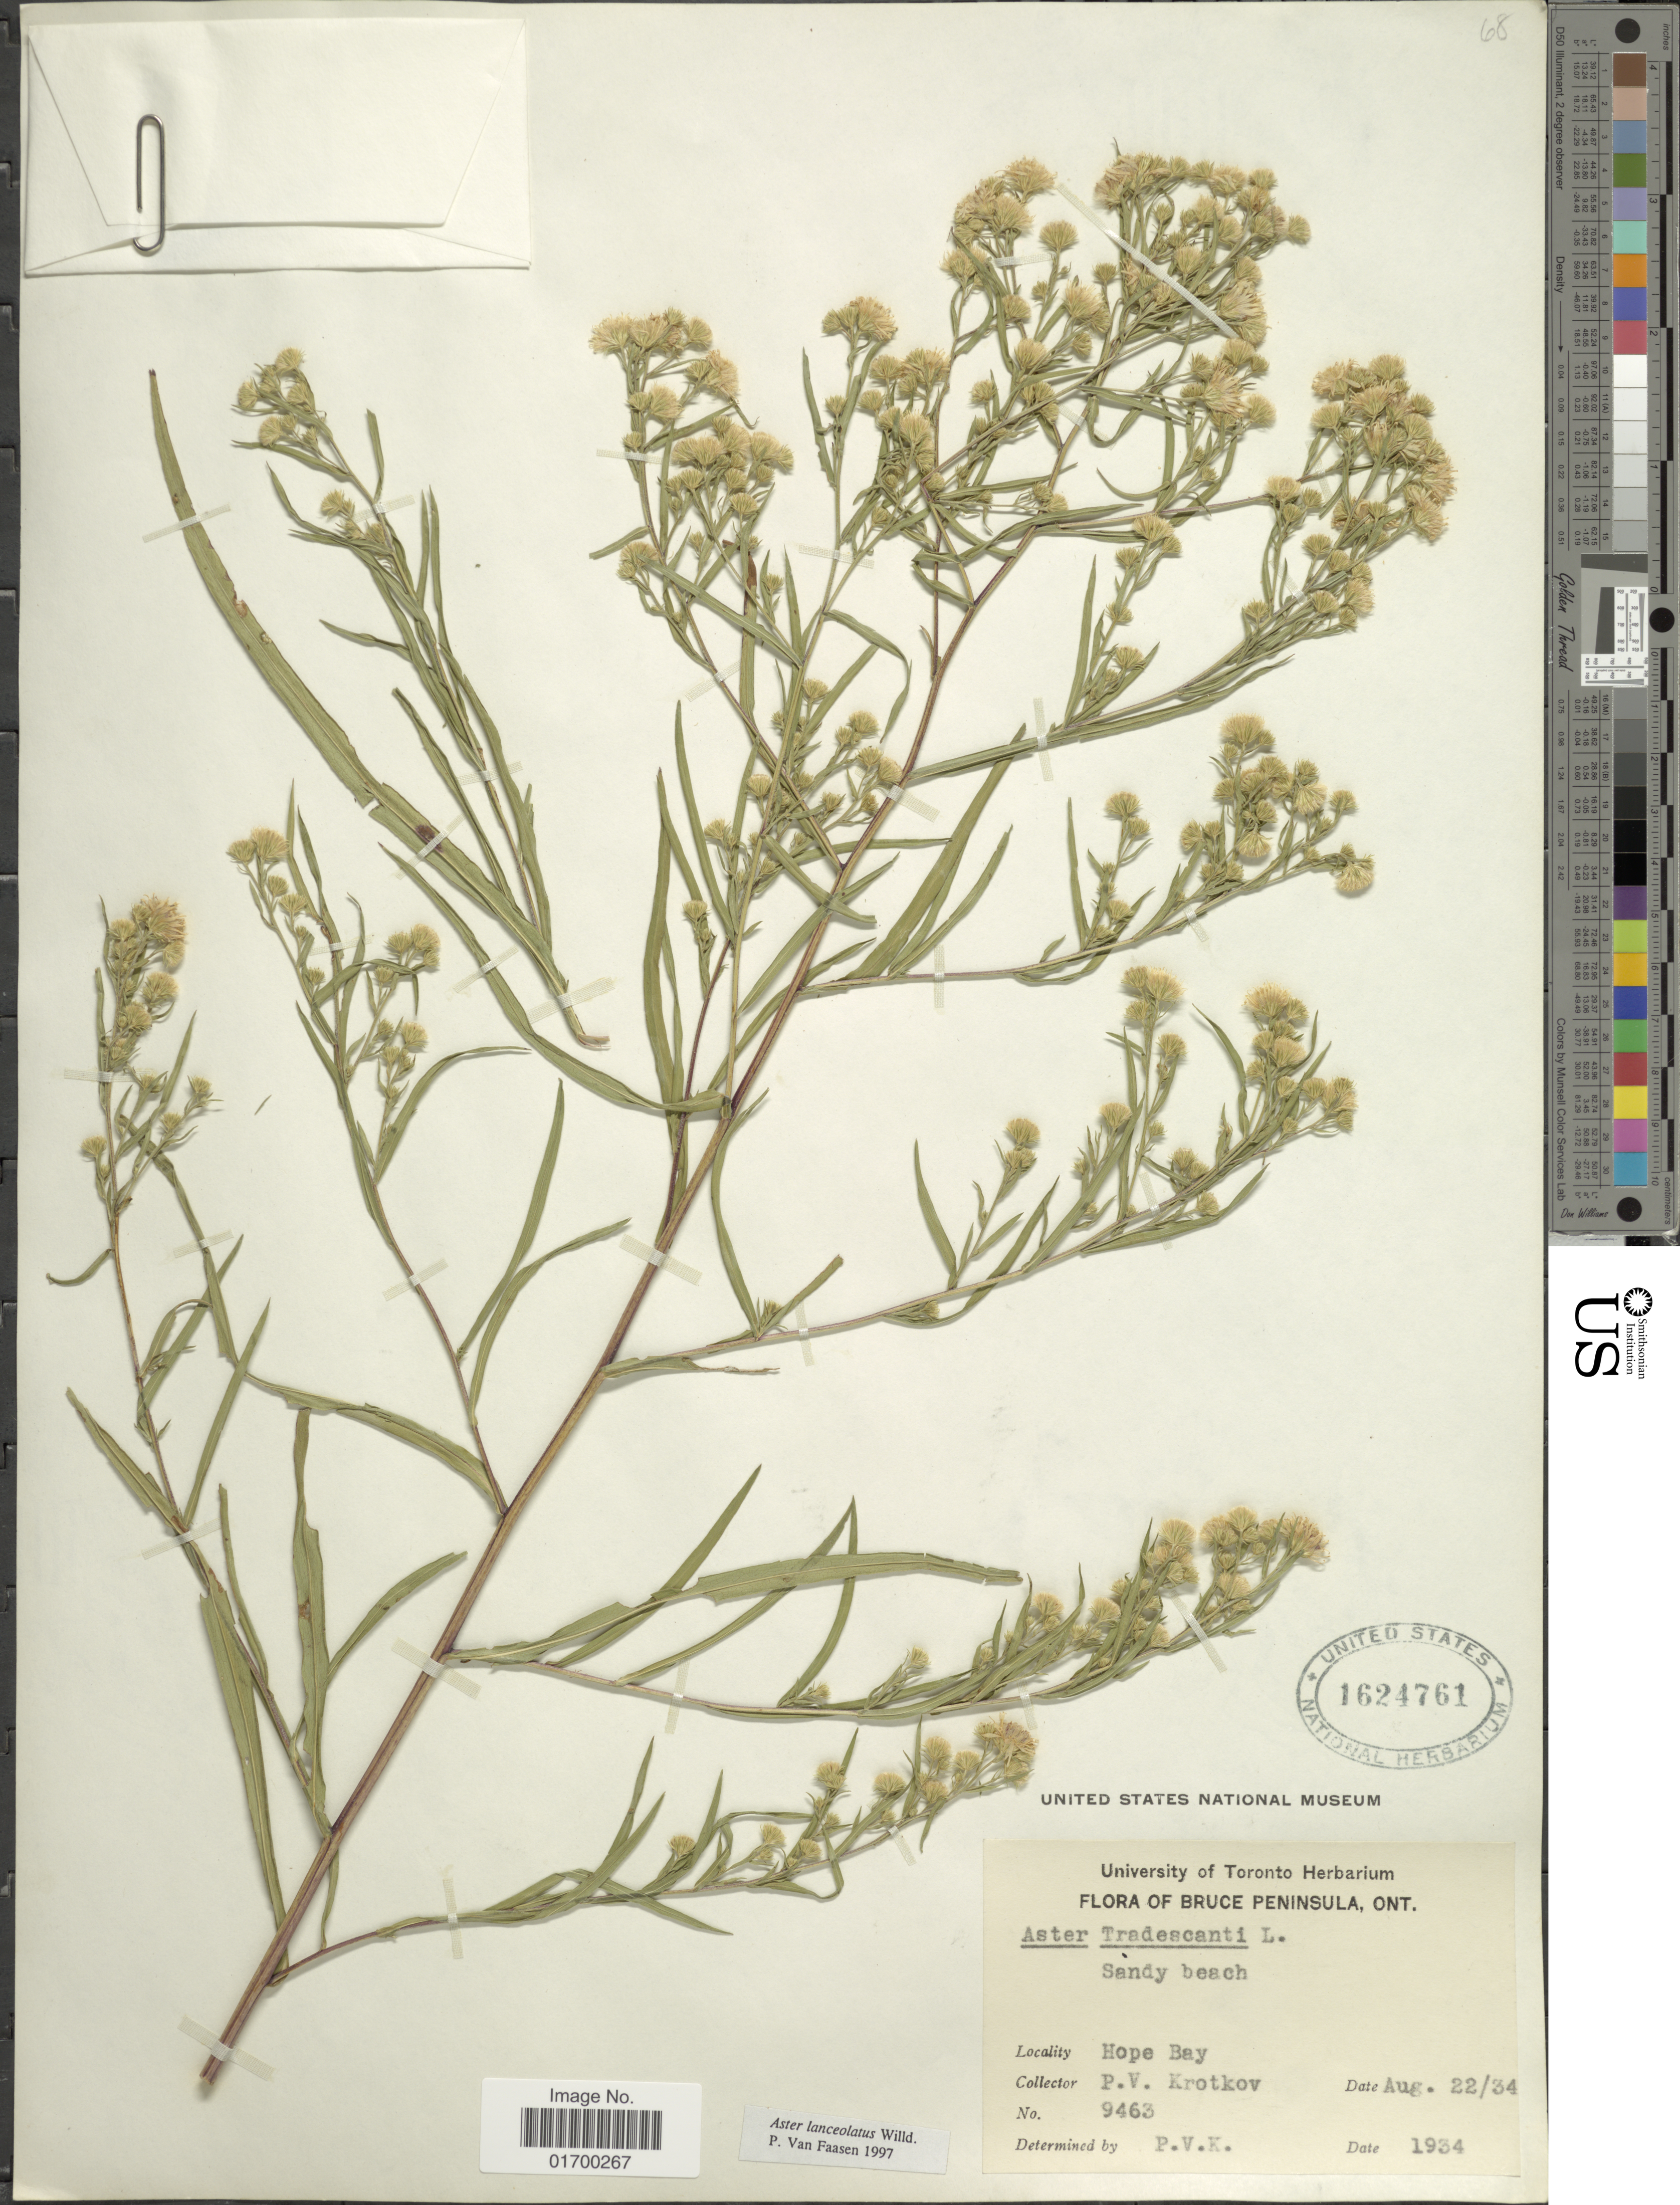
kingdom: Plantae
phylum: Tracheophyta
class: Magnoliopsida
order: Asterales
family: Asteraceae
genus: Symphyotrichum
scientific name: Symphyotrichum lanceolatum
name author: (Willd.) G.L. Nesom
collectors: P. V. Krotkov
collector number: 9463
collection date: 1934-08-22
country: Canada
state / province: Ontario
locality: Bruce Peninsula, Hope Bay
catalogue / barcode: US 1624761